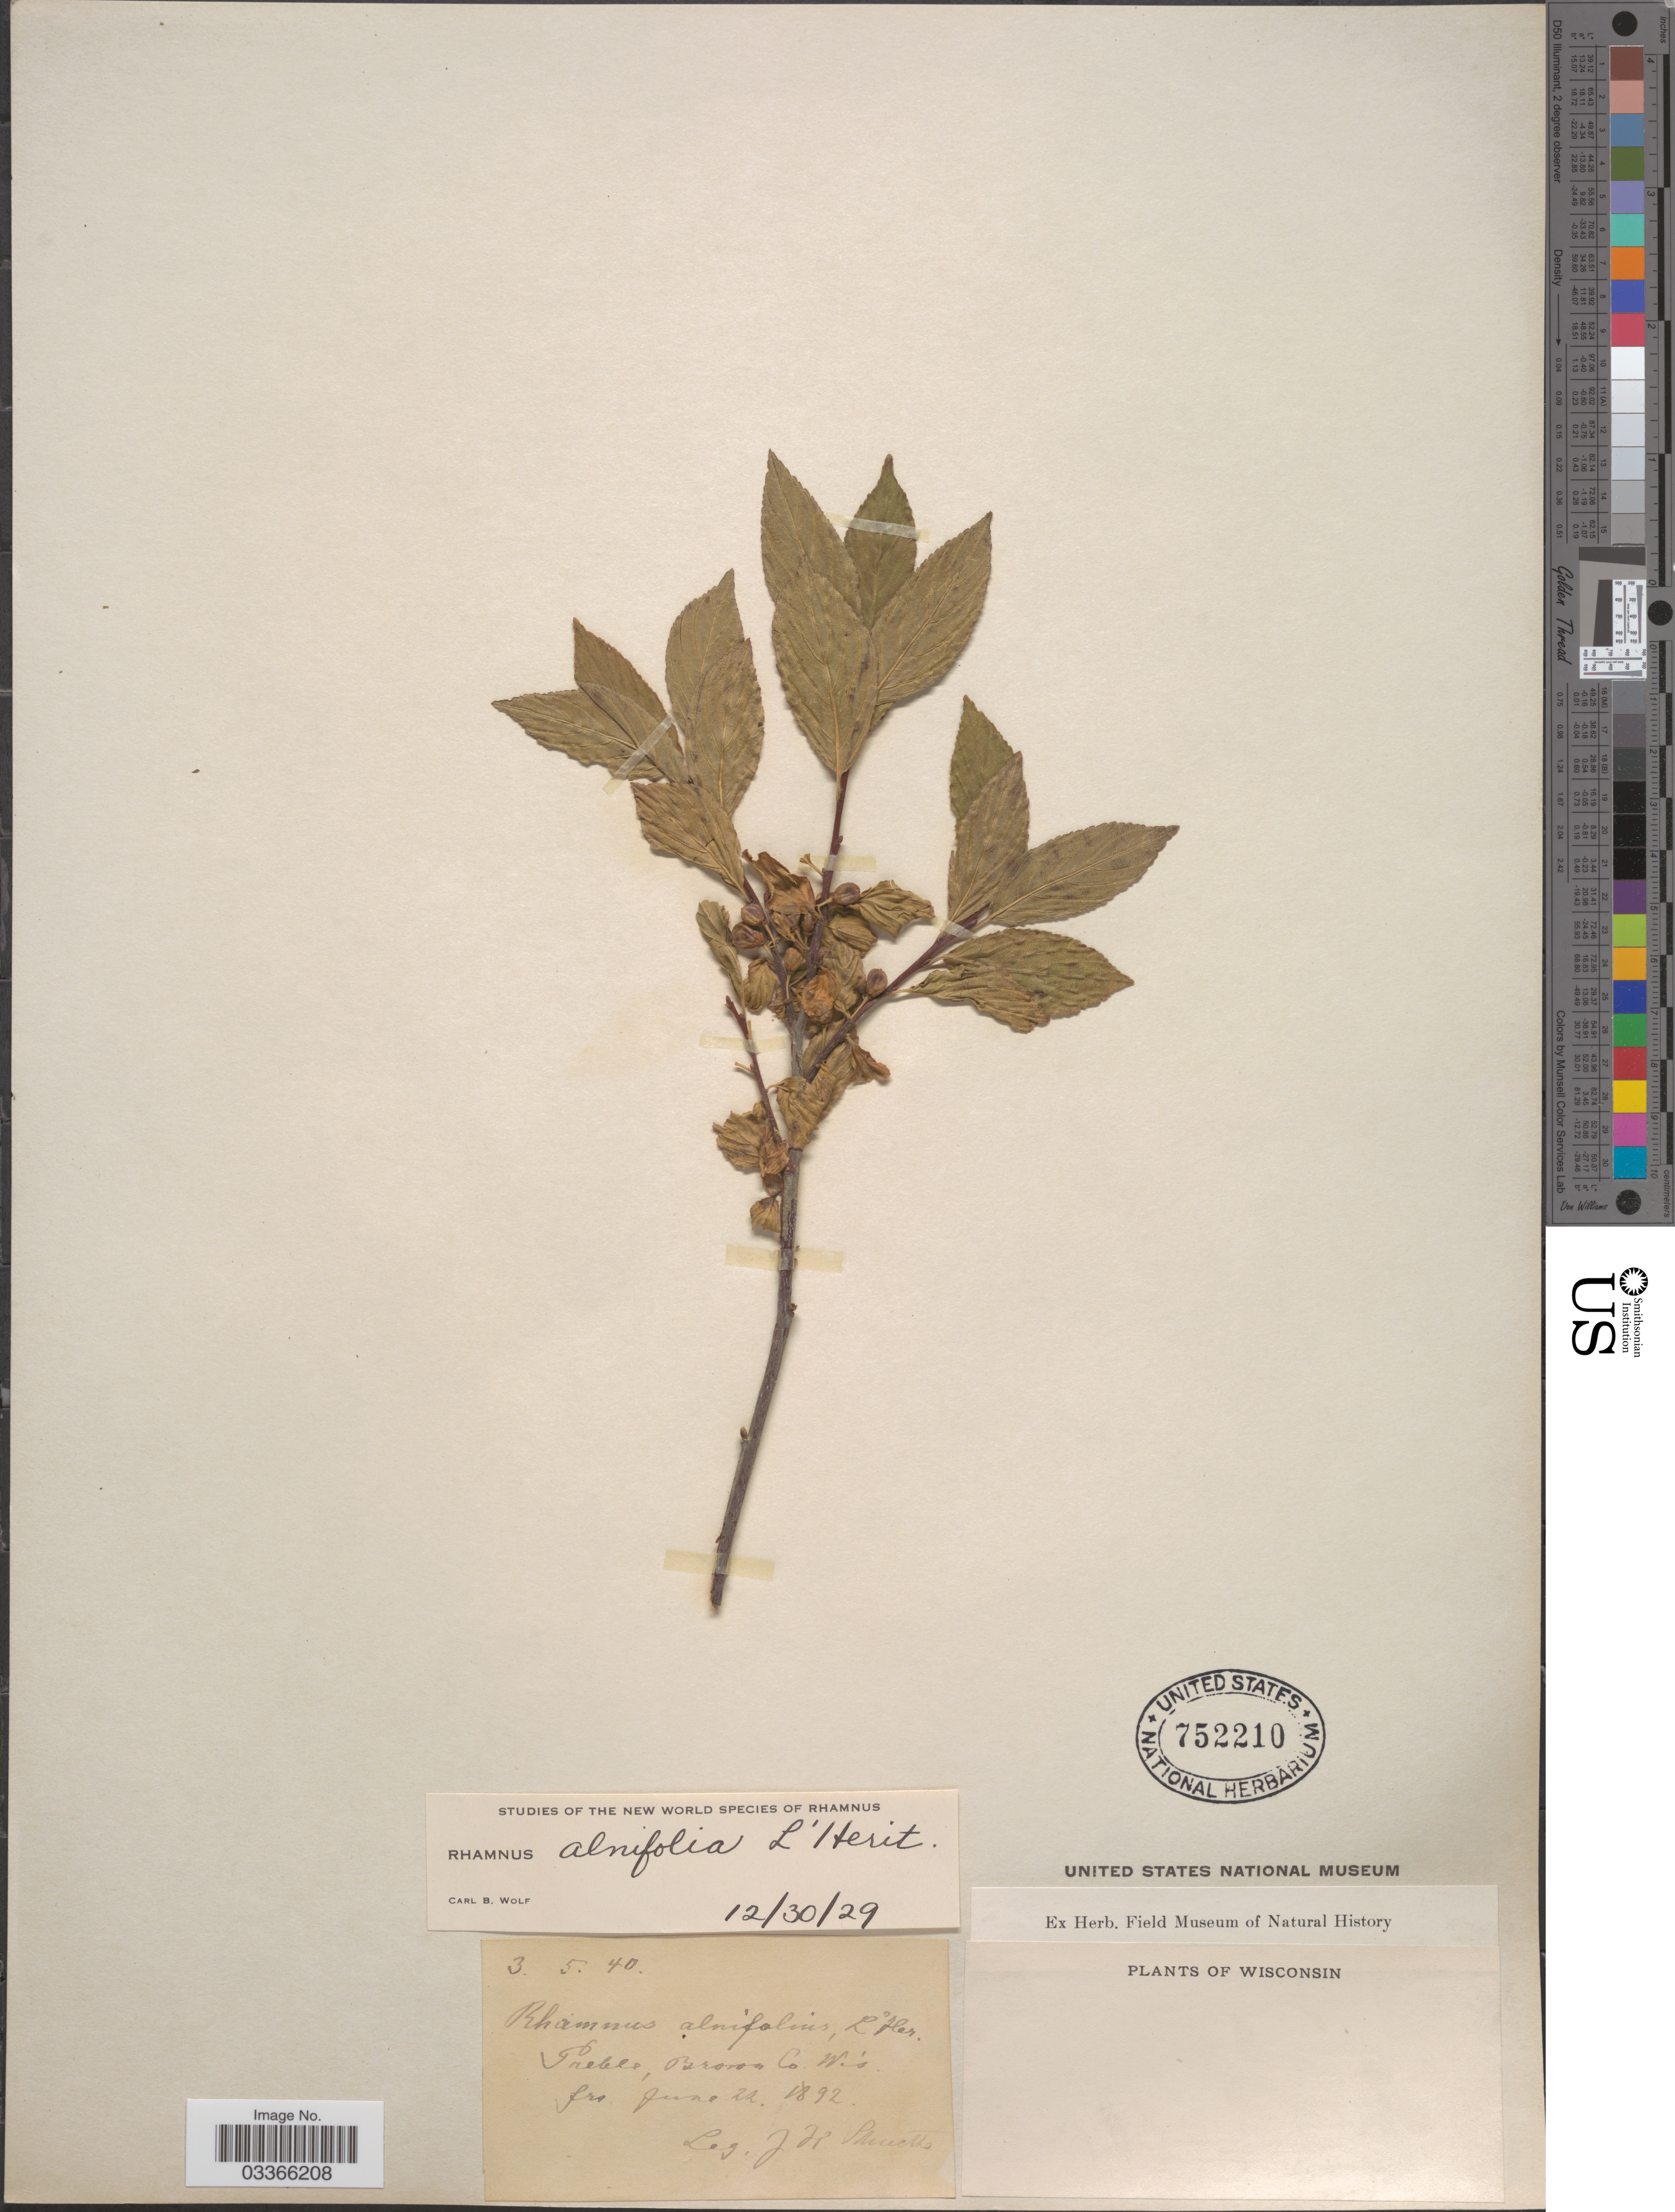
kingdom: Plantae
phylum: Tracheophyta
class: Magnoliopsida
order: Rosales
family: Rhamnaceae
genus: Rhamnus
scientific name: Rhamnus alnifolia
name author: L'Hér.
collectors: J. H. Schuette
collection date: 1892-06-22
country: United States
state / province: Wisconsin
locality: Preble, Brown Co.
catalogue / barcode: US 752210